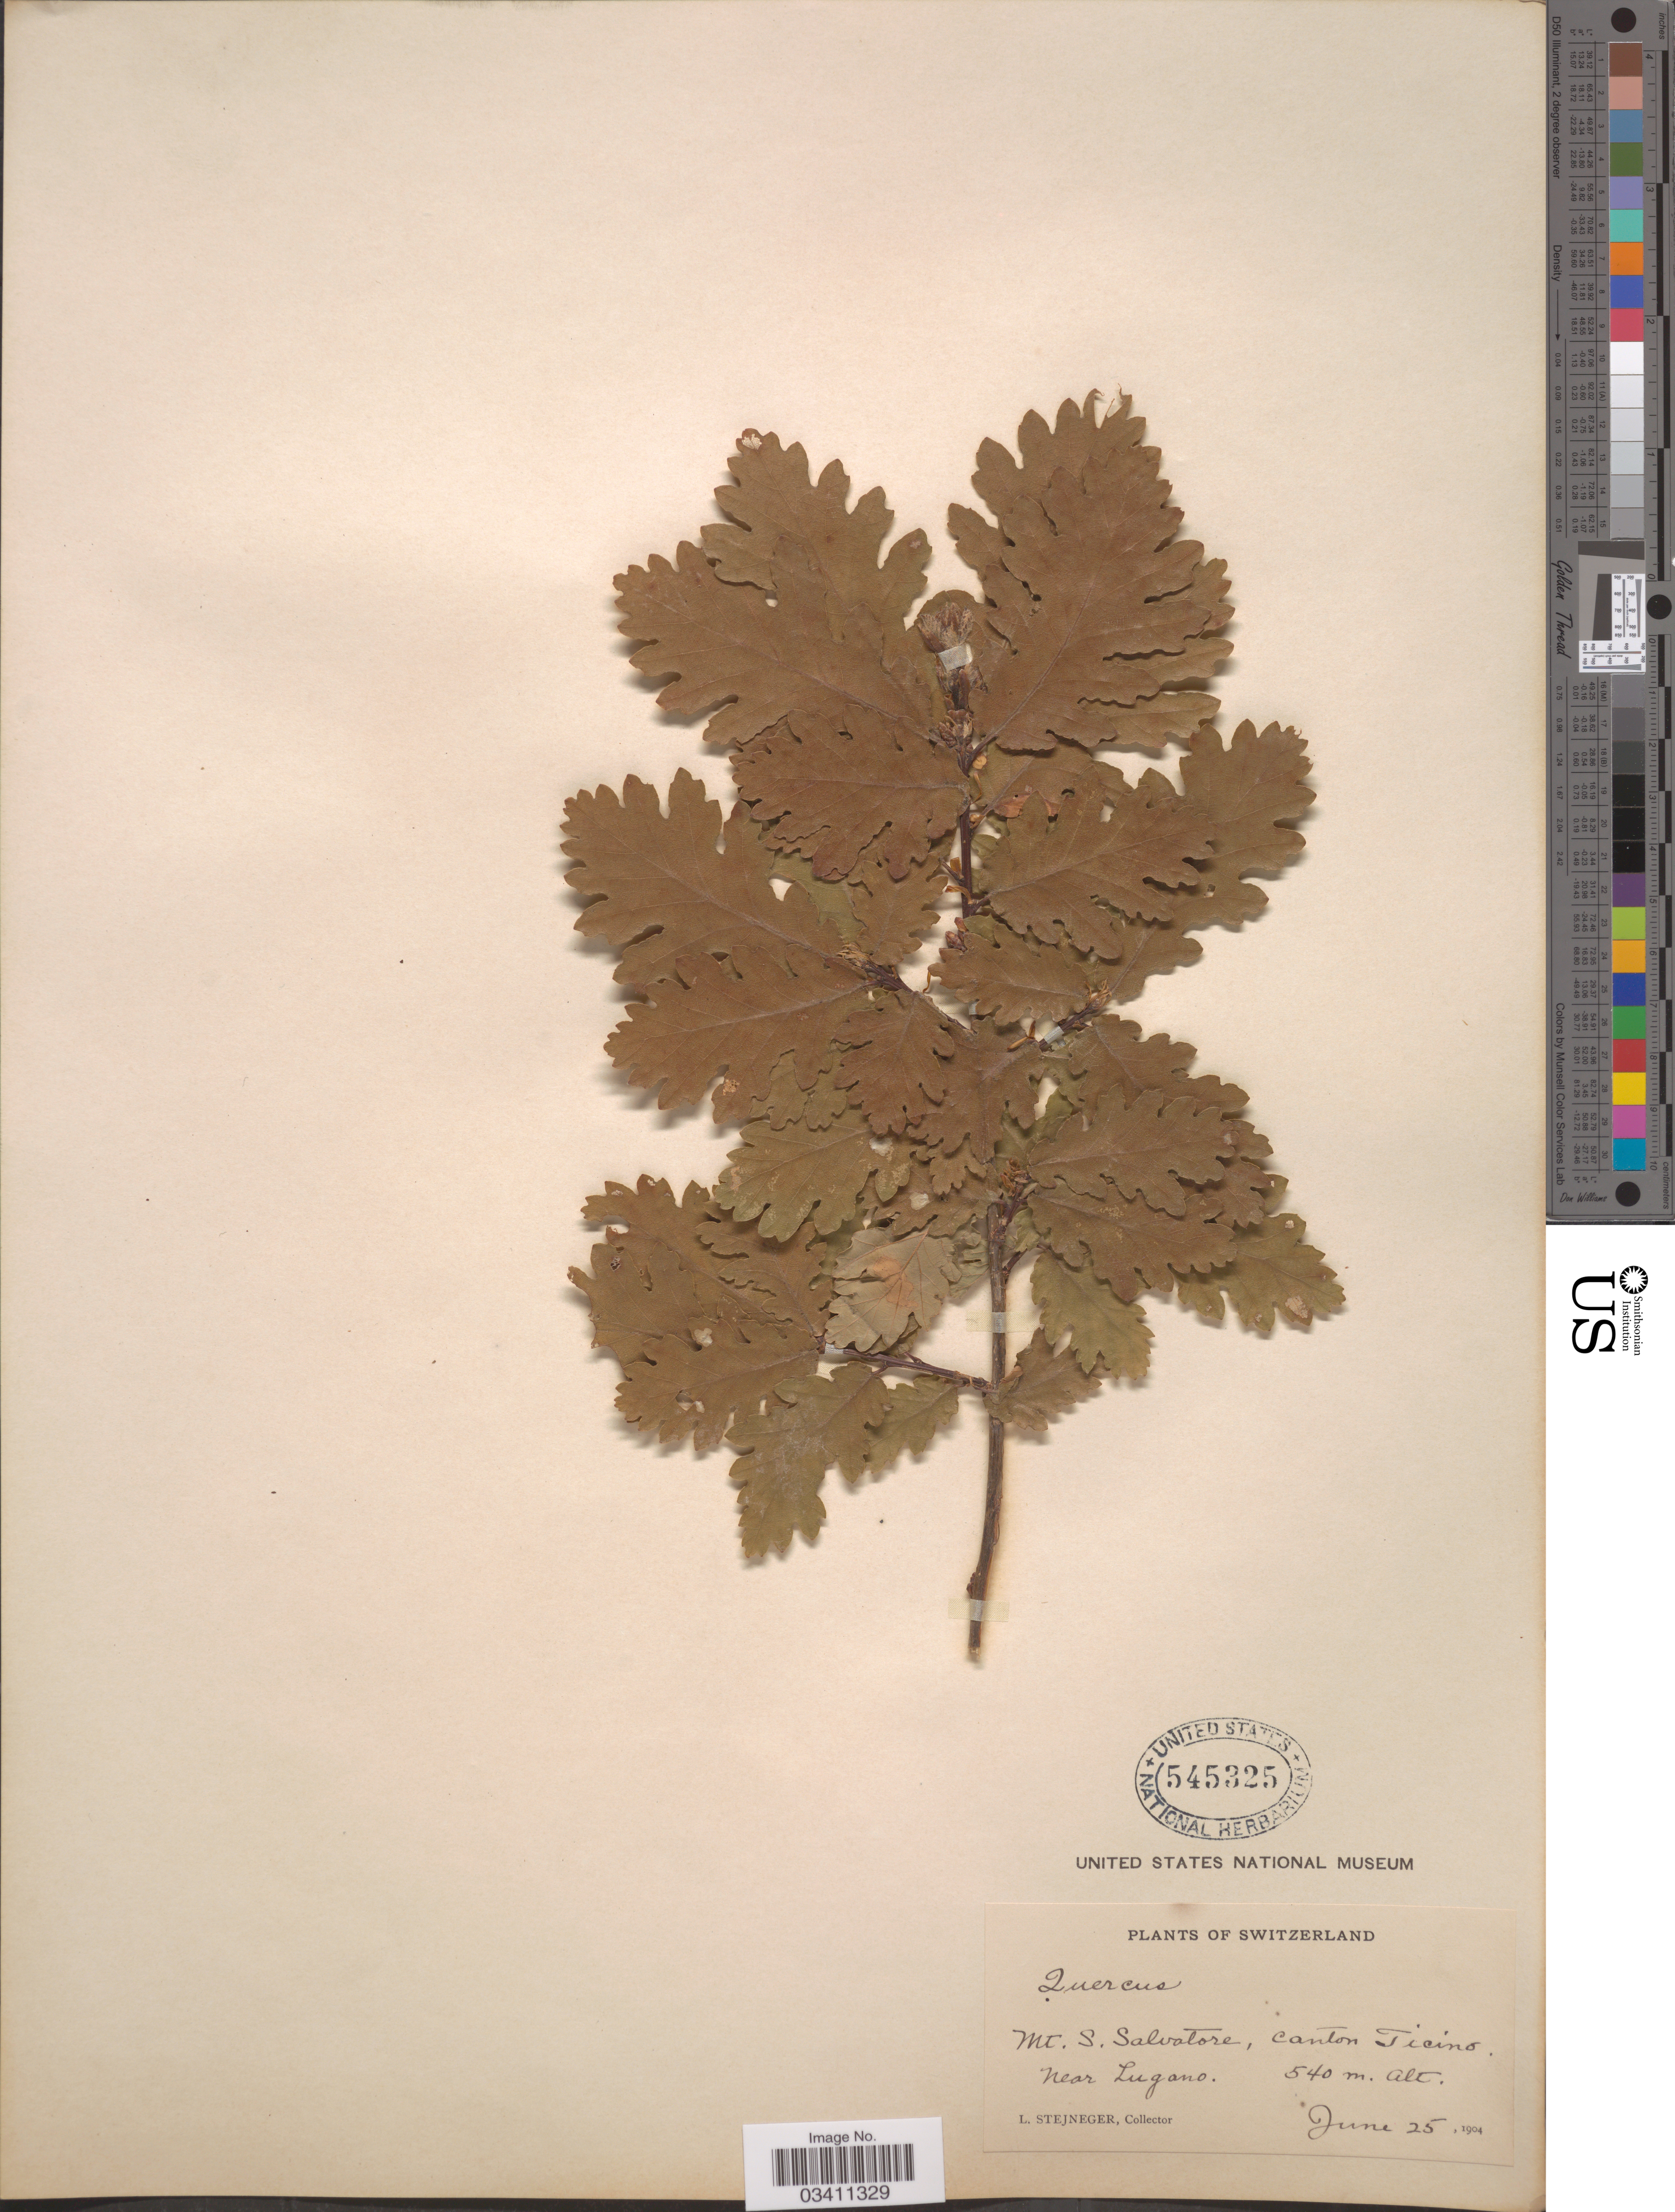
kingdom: Plantae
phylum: Tracheophyta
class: Magnoliopsida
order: Fagales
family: Fagaceae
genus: Quercus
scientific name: Quercus sp.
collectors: L. Stejneger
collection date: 1904-06-25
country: Switzerland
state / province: Ticino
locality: Mt. S. Salvatore, canton Ticino, near Lugano.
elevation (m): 540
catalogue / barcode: US 545325